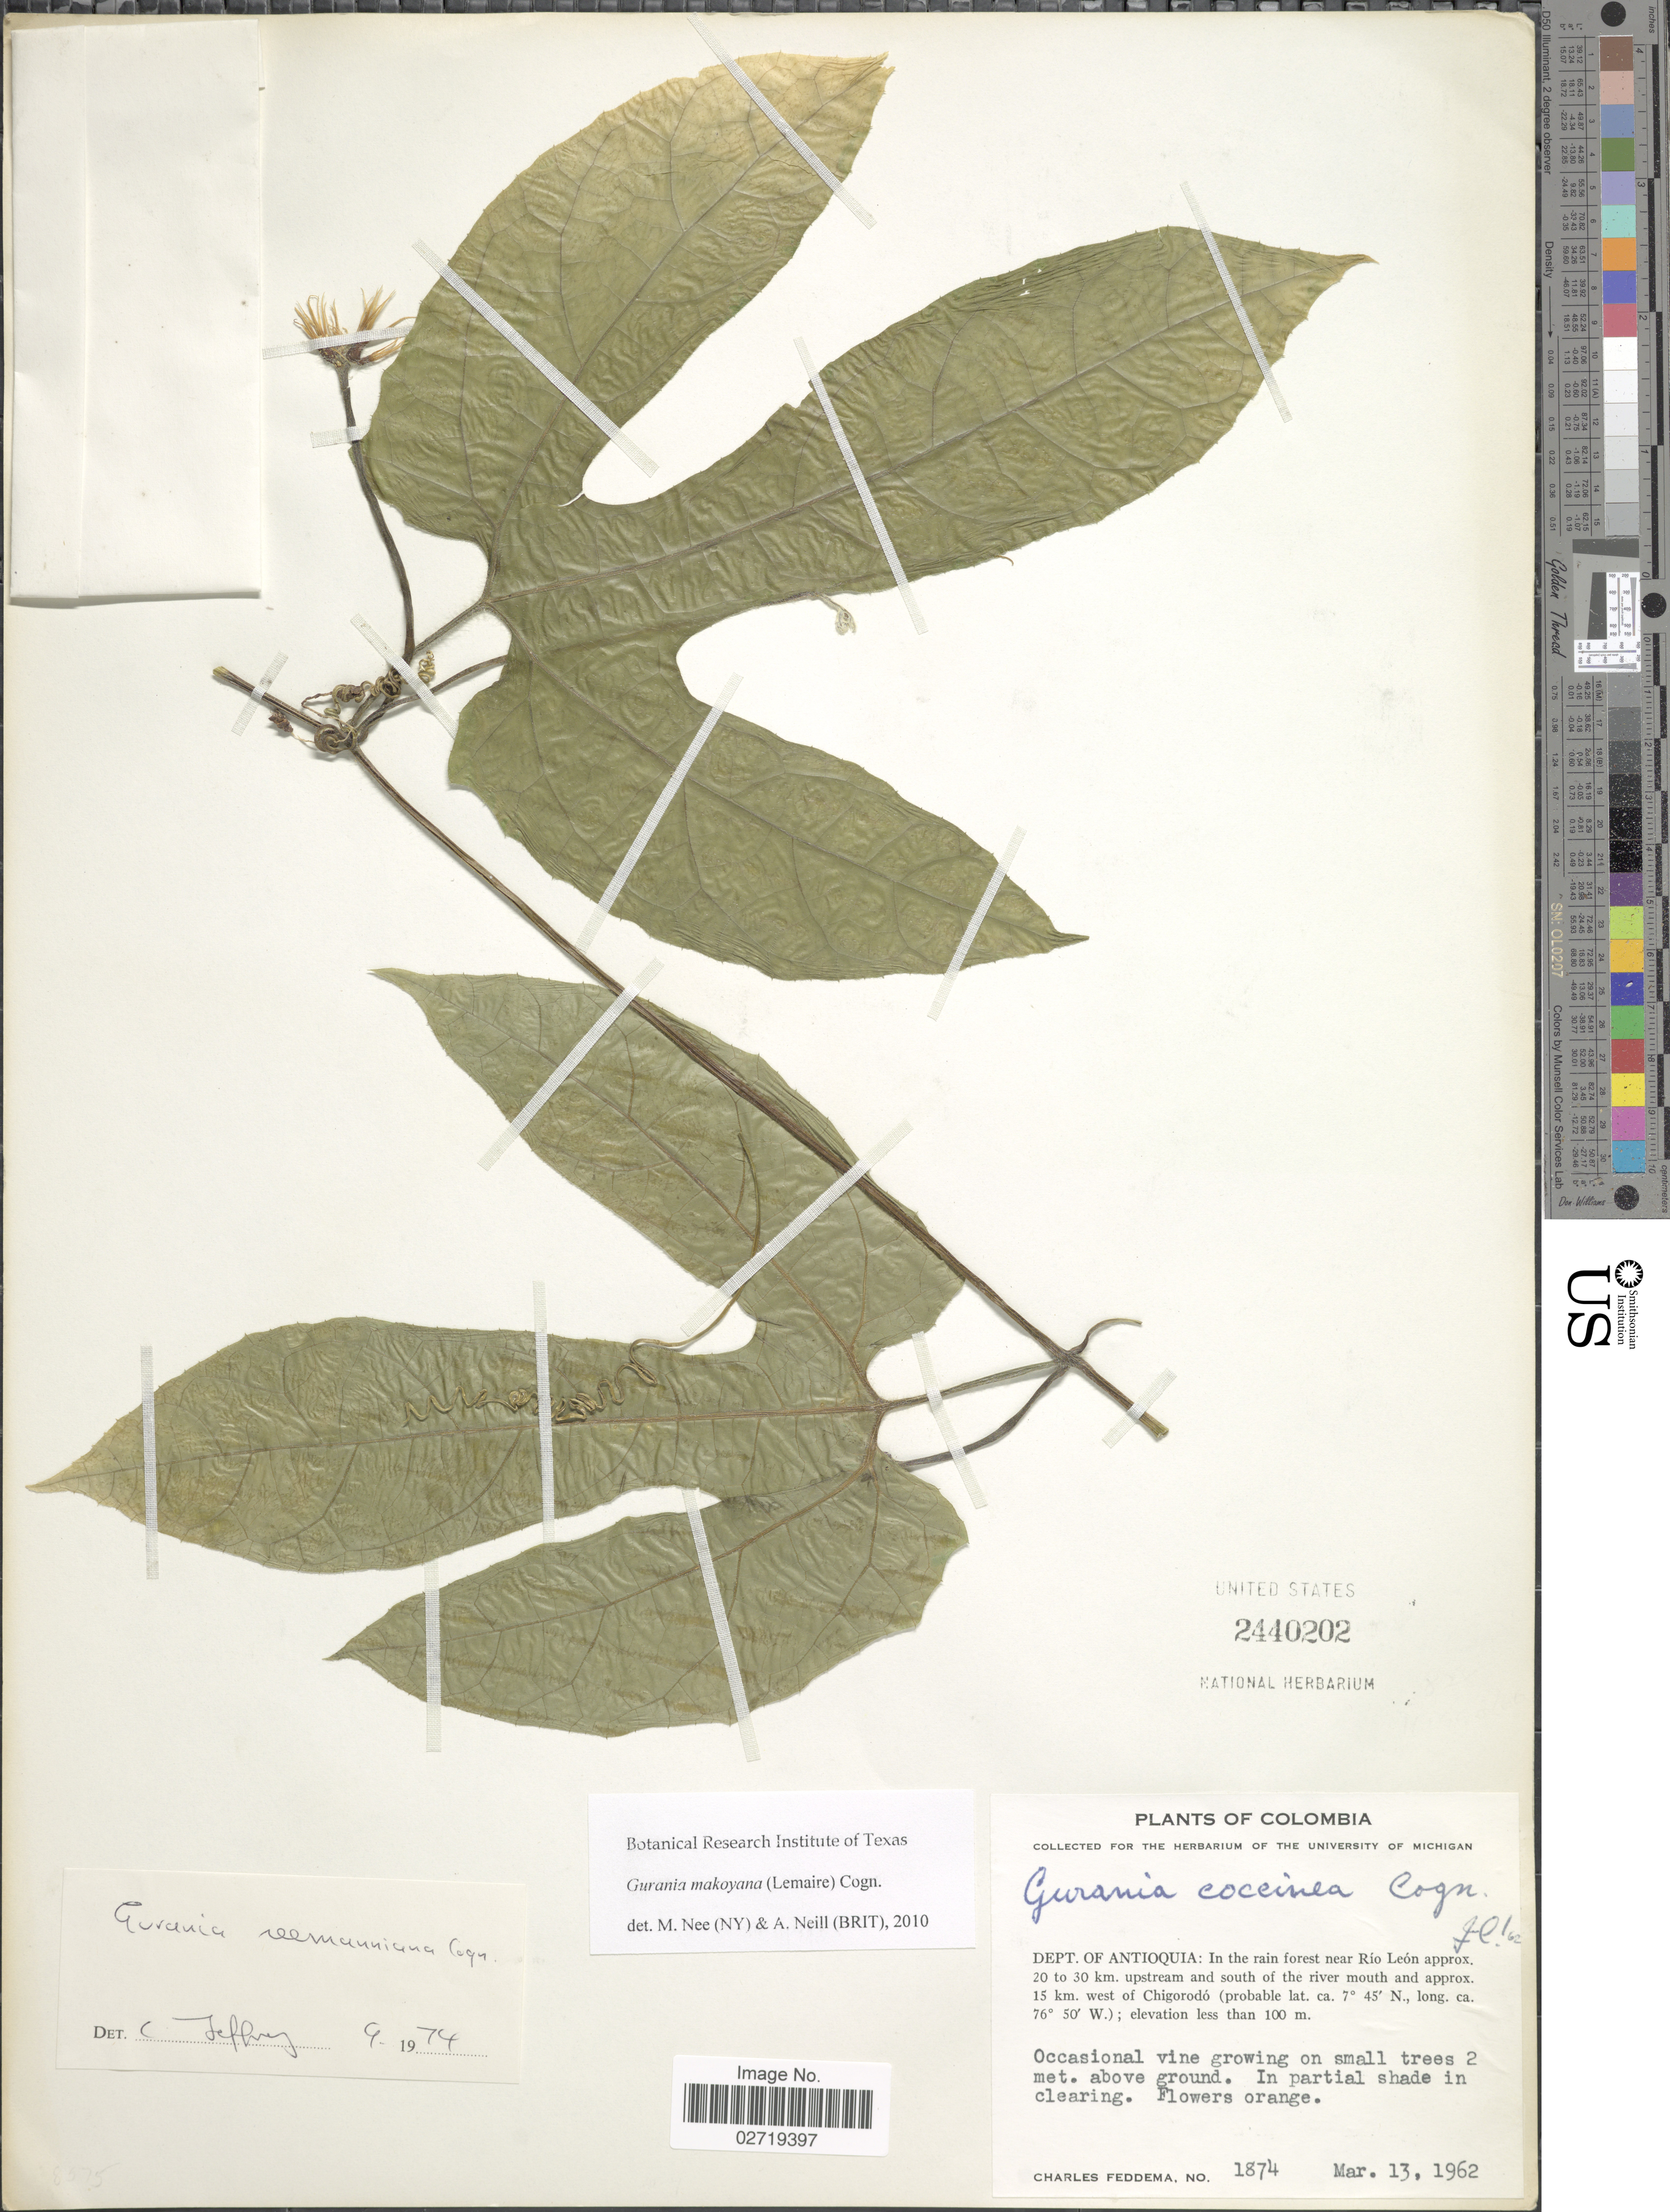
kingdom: Plantae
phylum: Tracheophyta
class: Magnoliopsida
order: Cucurbitales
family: Cucurbitaceae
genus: Gurania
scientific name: Gurania makoyana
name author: (Lem.) Cogn.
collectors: C. Feddema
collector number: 1874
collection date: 1962-03-13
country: Colombia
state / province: Antioquia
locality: Dept. of Antioquia; In the rain forest near Río León approx. 20 to 30 km upstream and south of the river mouth and approx. 15 km west of Chigorodó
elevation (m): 100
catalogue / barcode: US 2440202